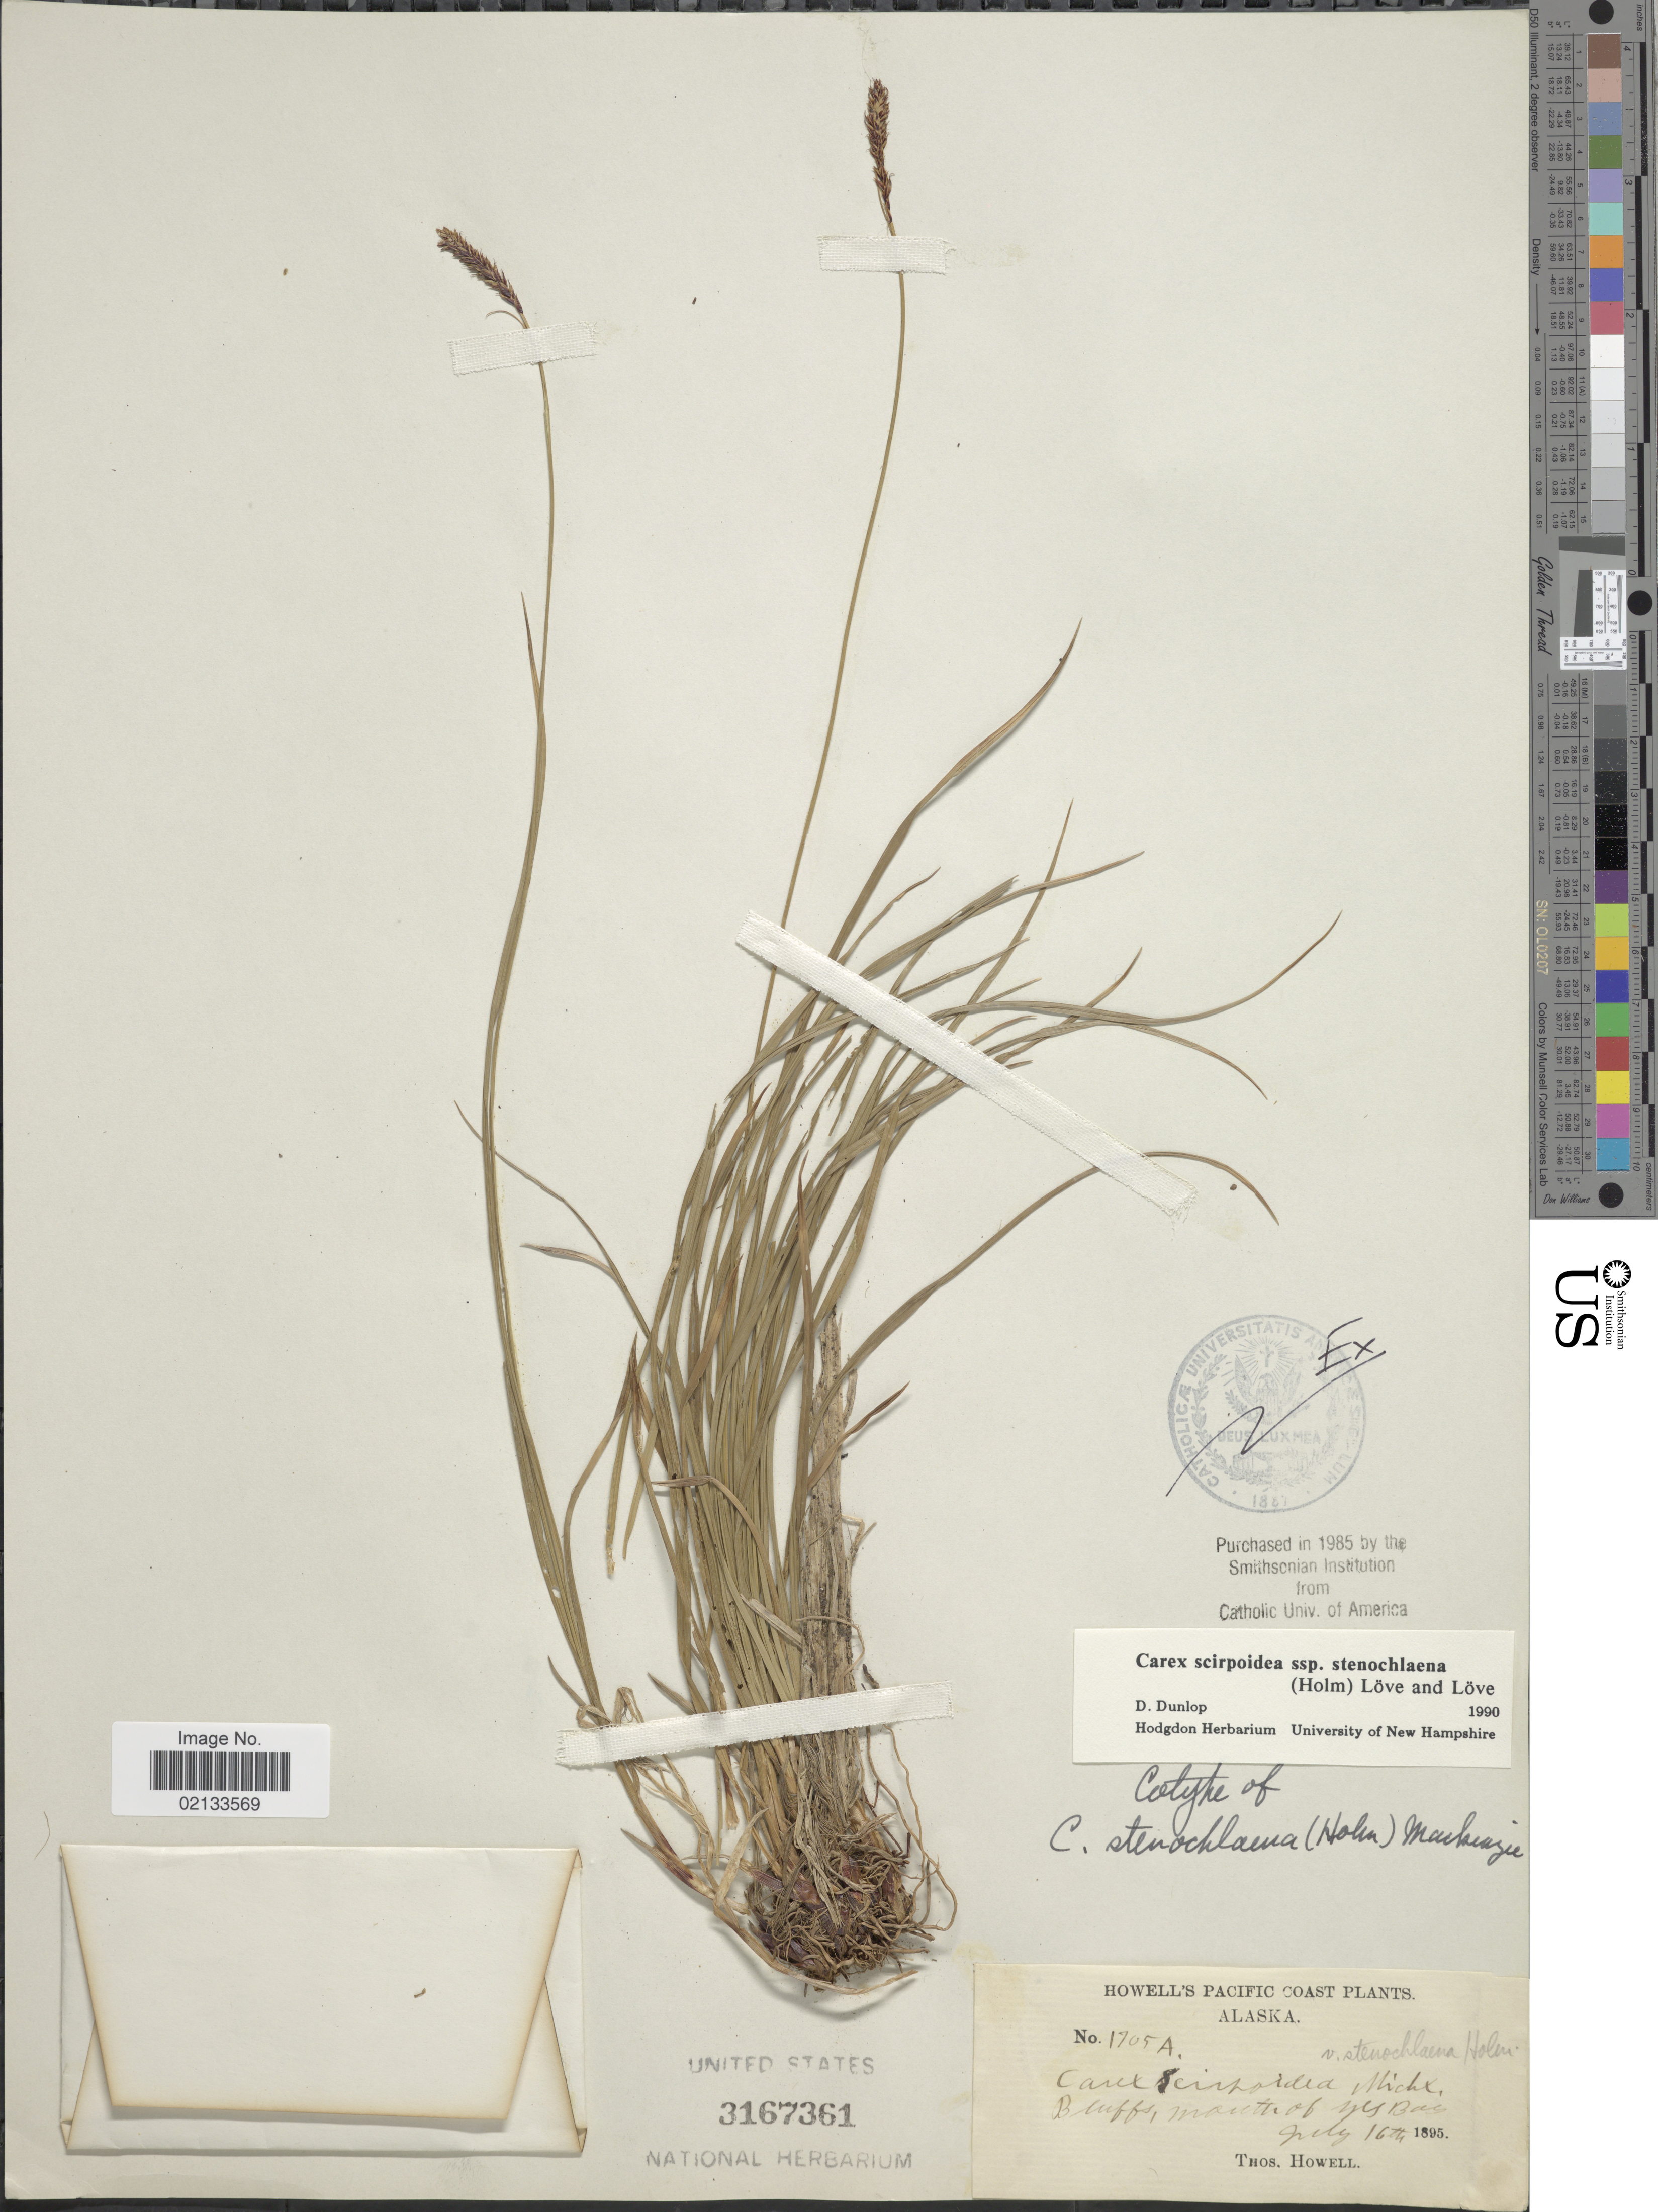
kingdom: Plantae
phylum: Tracheophyta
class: Liliopsida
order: Poales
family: Cyperaceae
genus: Carex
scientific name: Carex scirpoidea subsp. stenochloena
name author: (Holm) Á. Löve & D. Löve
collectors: T. Howell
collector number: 1705A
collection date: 1895-07-16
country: United States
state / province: Alaska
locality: Pacific Coast, Bluffs, mouth of Yes Bay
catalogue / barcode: US 3167361